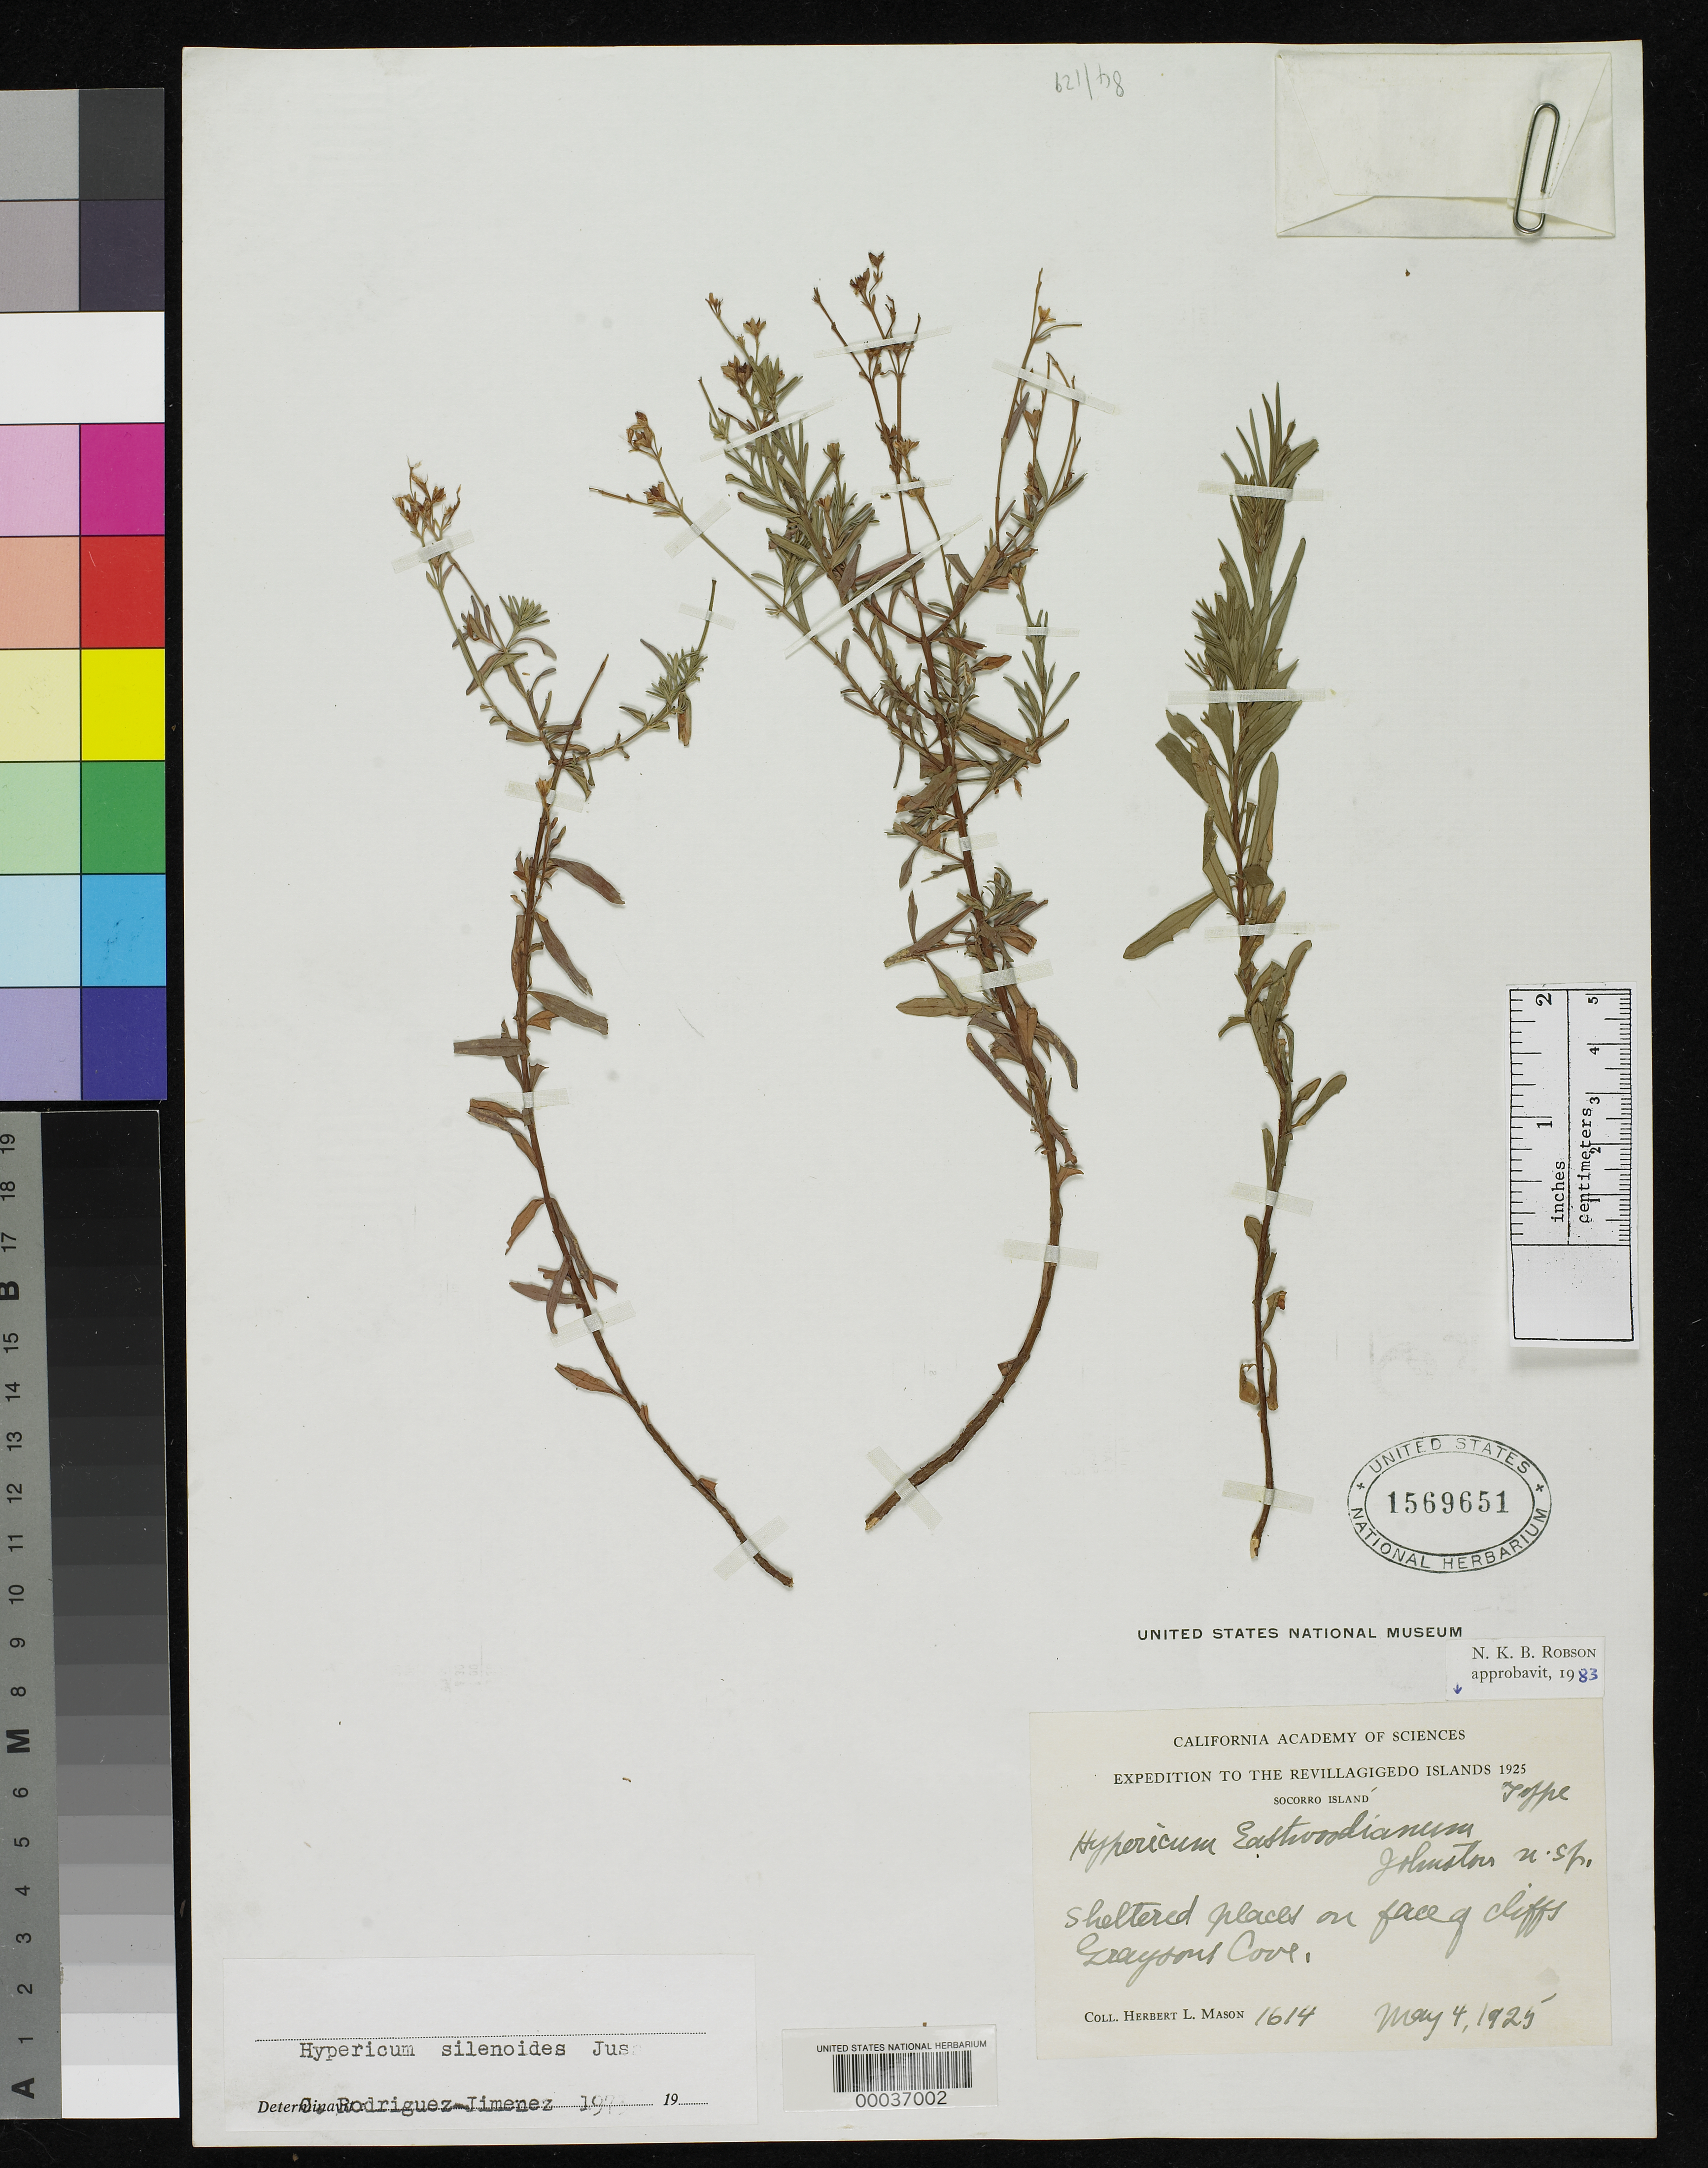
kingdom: Plantae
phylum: Tracheophyta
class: Magnoliopsida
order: Malpighiales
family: Hypericaceae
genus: Hypericum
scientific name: Hypericum eastwoodianum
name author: I.M. Johnst.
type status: Isotype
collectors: H. L. Mason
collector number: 1614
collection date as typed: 04 May 1925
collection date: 1925-05-04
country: Mexico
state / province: Colima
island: Socorro Island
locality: Grayson Cove.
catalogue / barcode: US 1569651